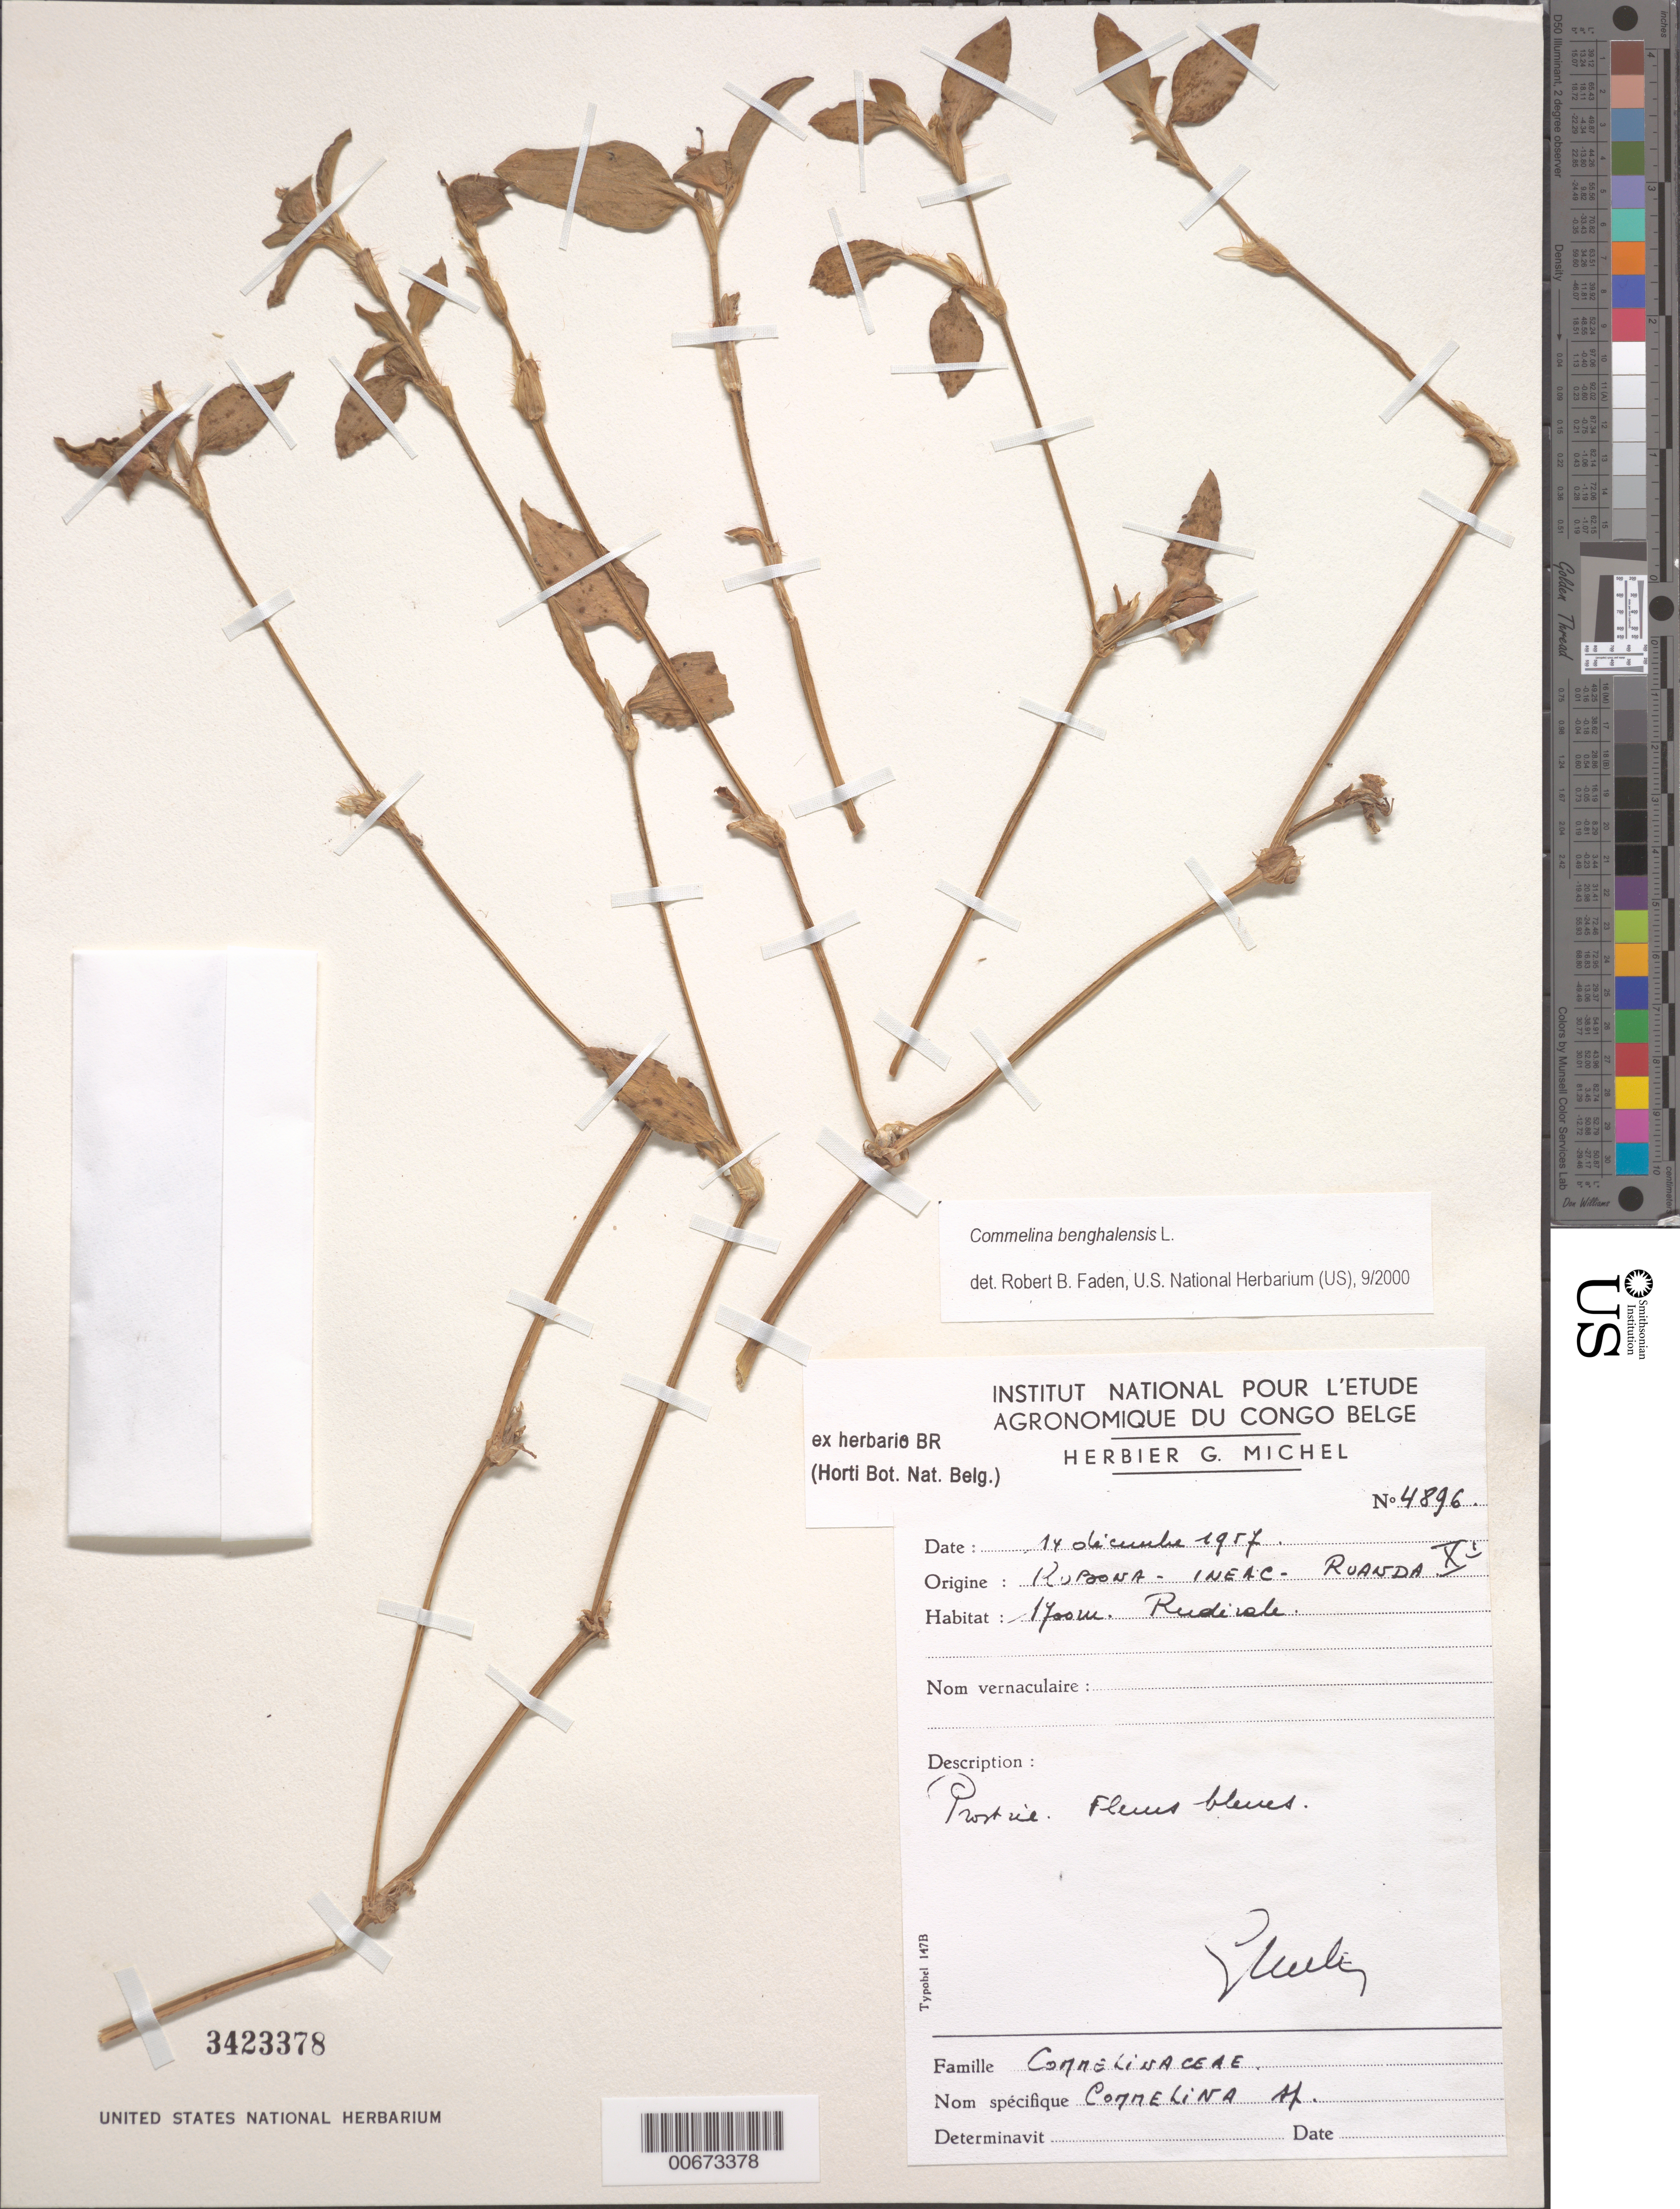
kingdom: Plantae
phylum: Tracheophyta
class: Liliopsida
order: Commelinales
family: Commelinaceae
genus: Commelina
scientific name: Commelina benghalensis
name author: L.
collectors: G. Michel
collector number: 4896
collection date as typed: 14 Dec 1957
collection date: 1957-12-14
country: Rwanda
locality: Rupoona [Rubona?], Ineac, Ruanda.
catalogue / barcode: US 3423378